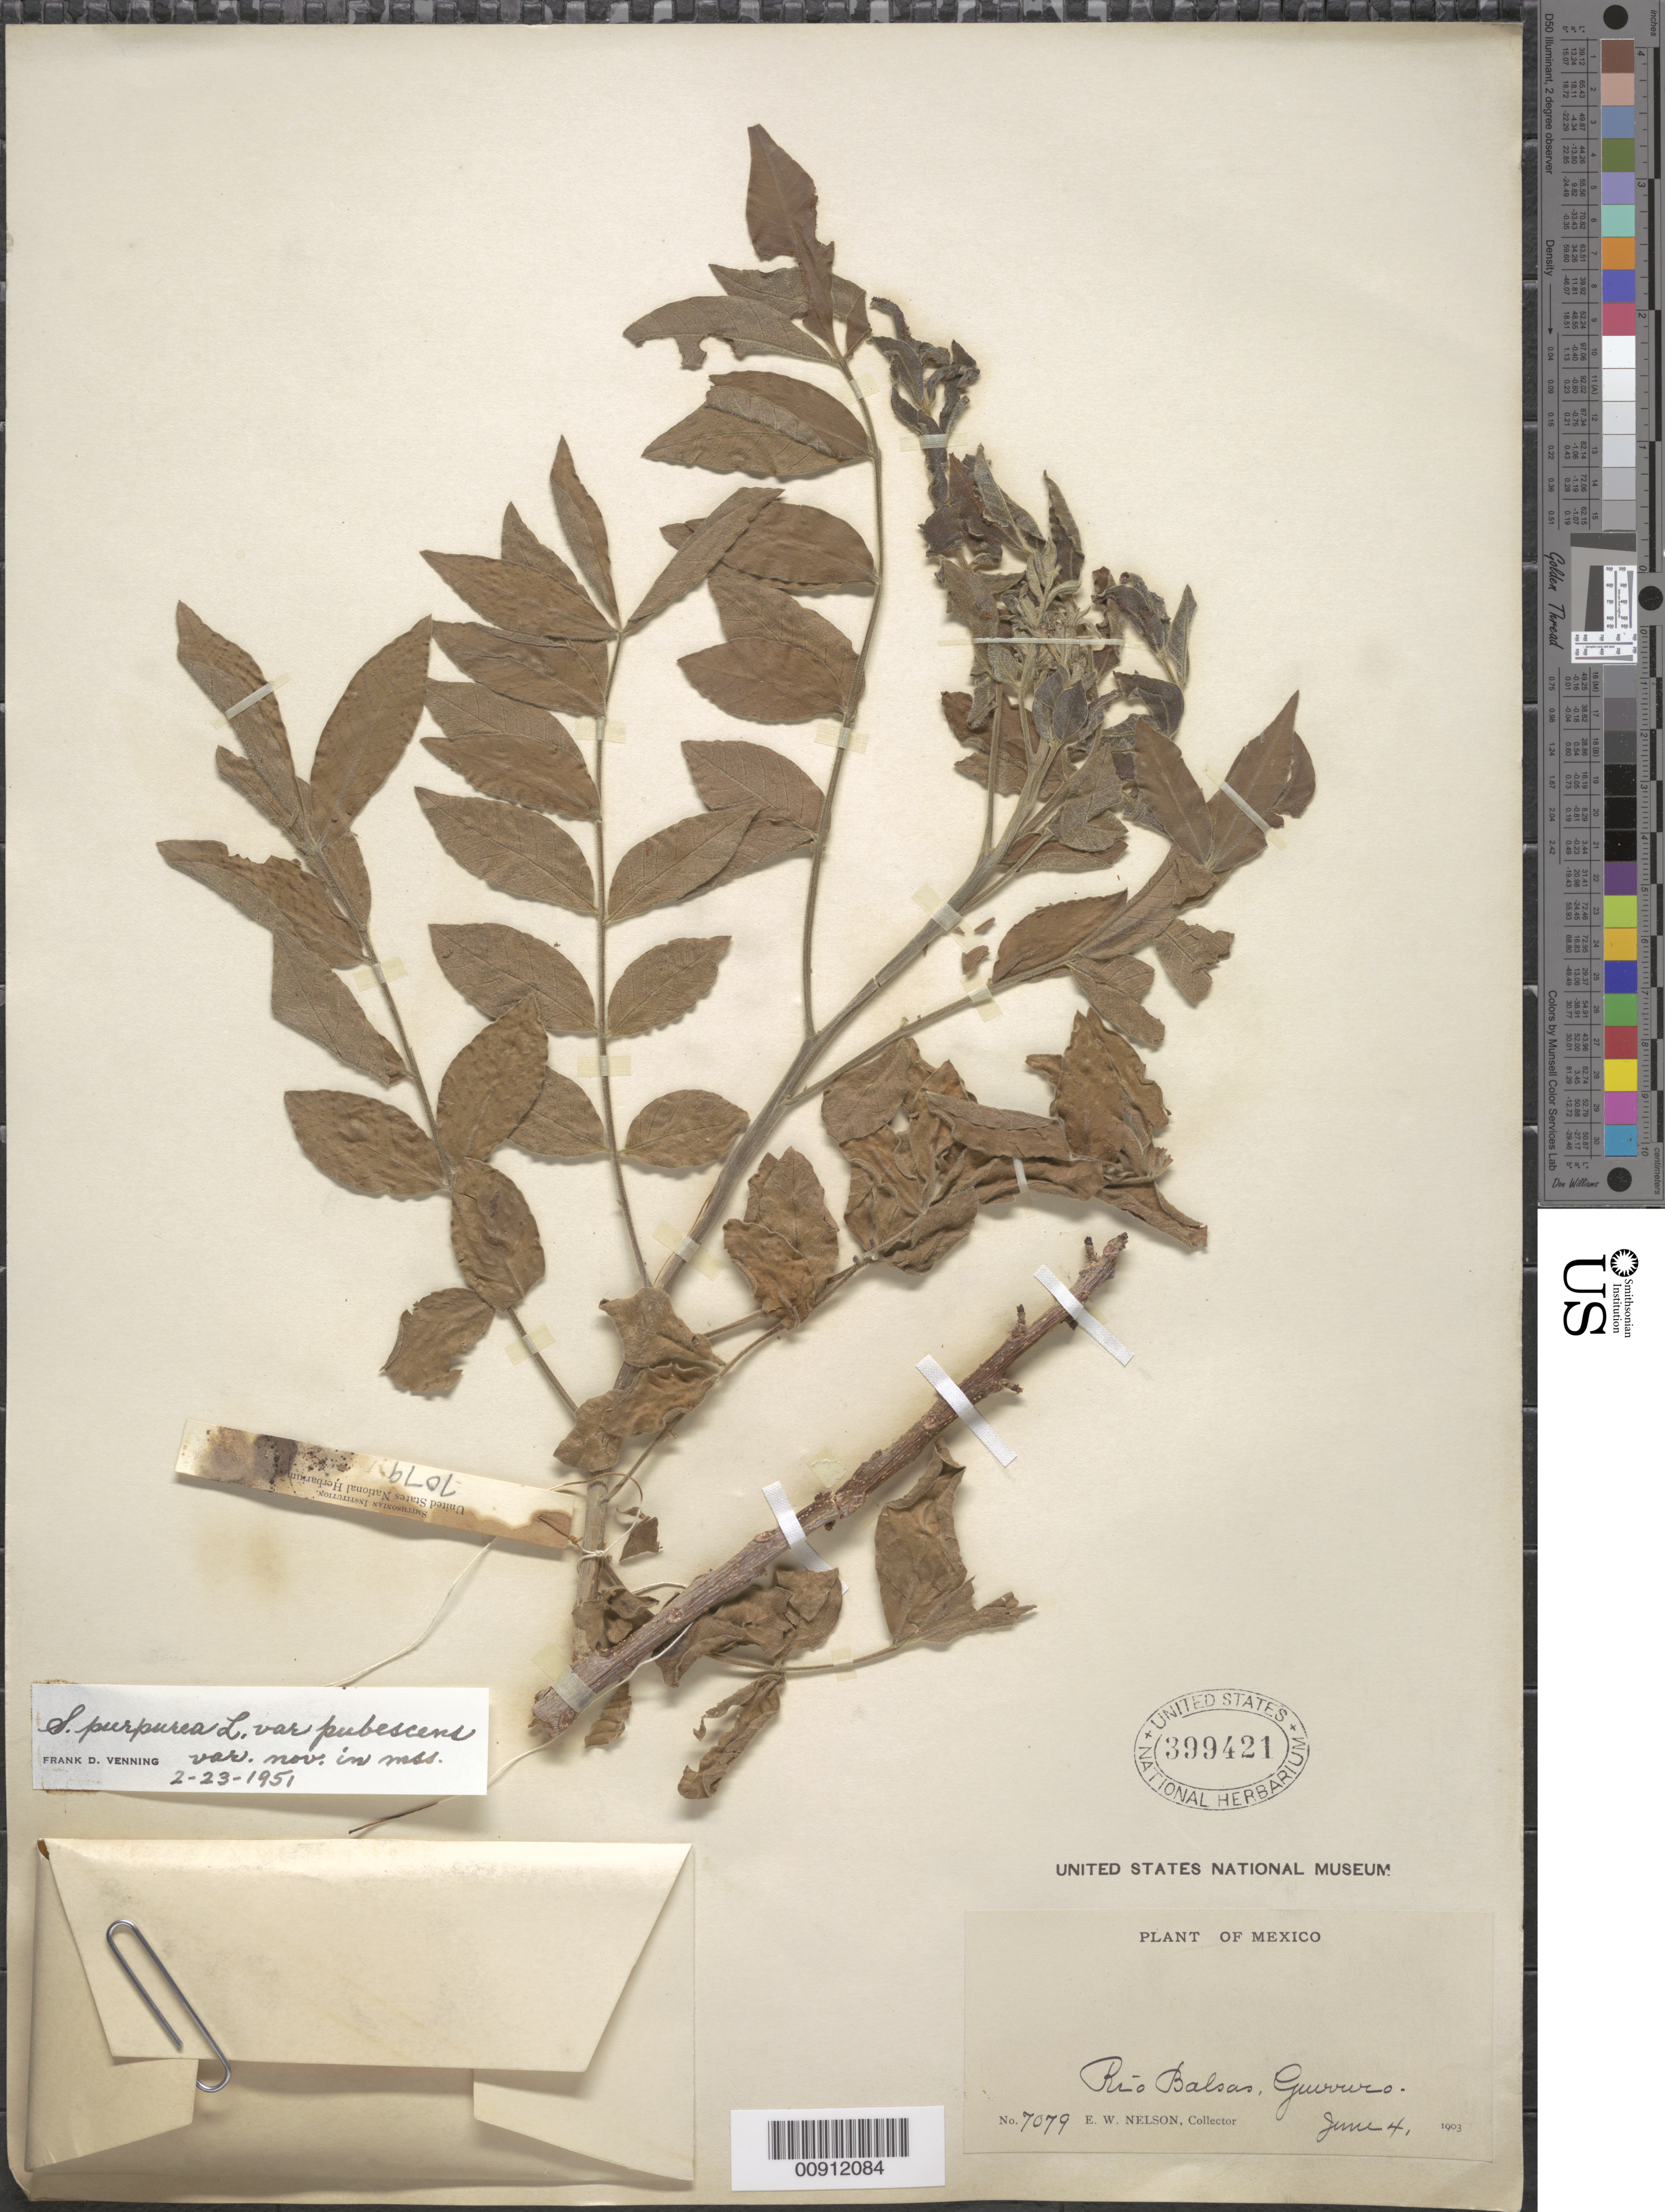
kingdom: Plantae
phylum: Tracheophyta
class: Magnoliopsida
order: Sapindales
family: Anacardiaceae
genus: Spondias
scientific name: Spondias purpurea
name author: L.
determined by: Mitchell, John D.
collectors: E. W. Nelson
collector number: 7079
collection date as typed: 04 Jun 1903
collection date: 1903-06-04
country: Mexico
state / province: Guerrero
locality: Río Balsas, Guerrero.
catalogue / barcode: US 399421